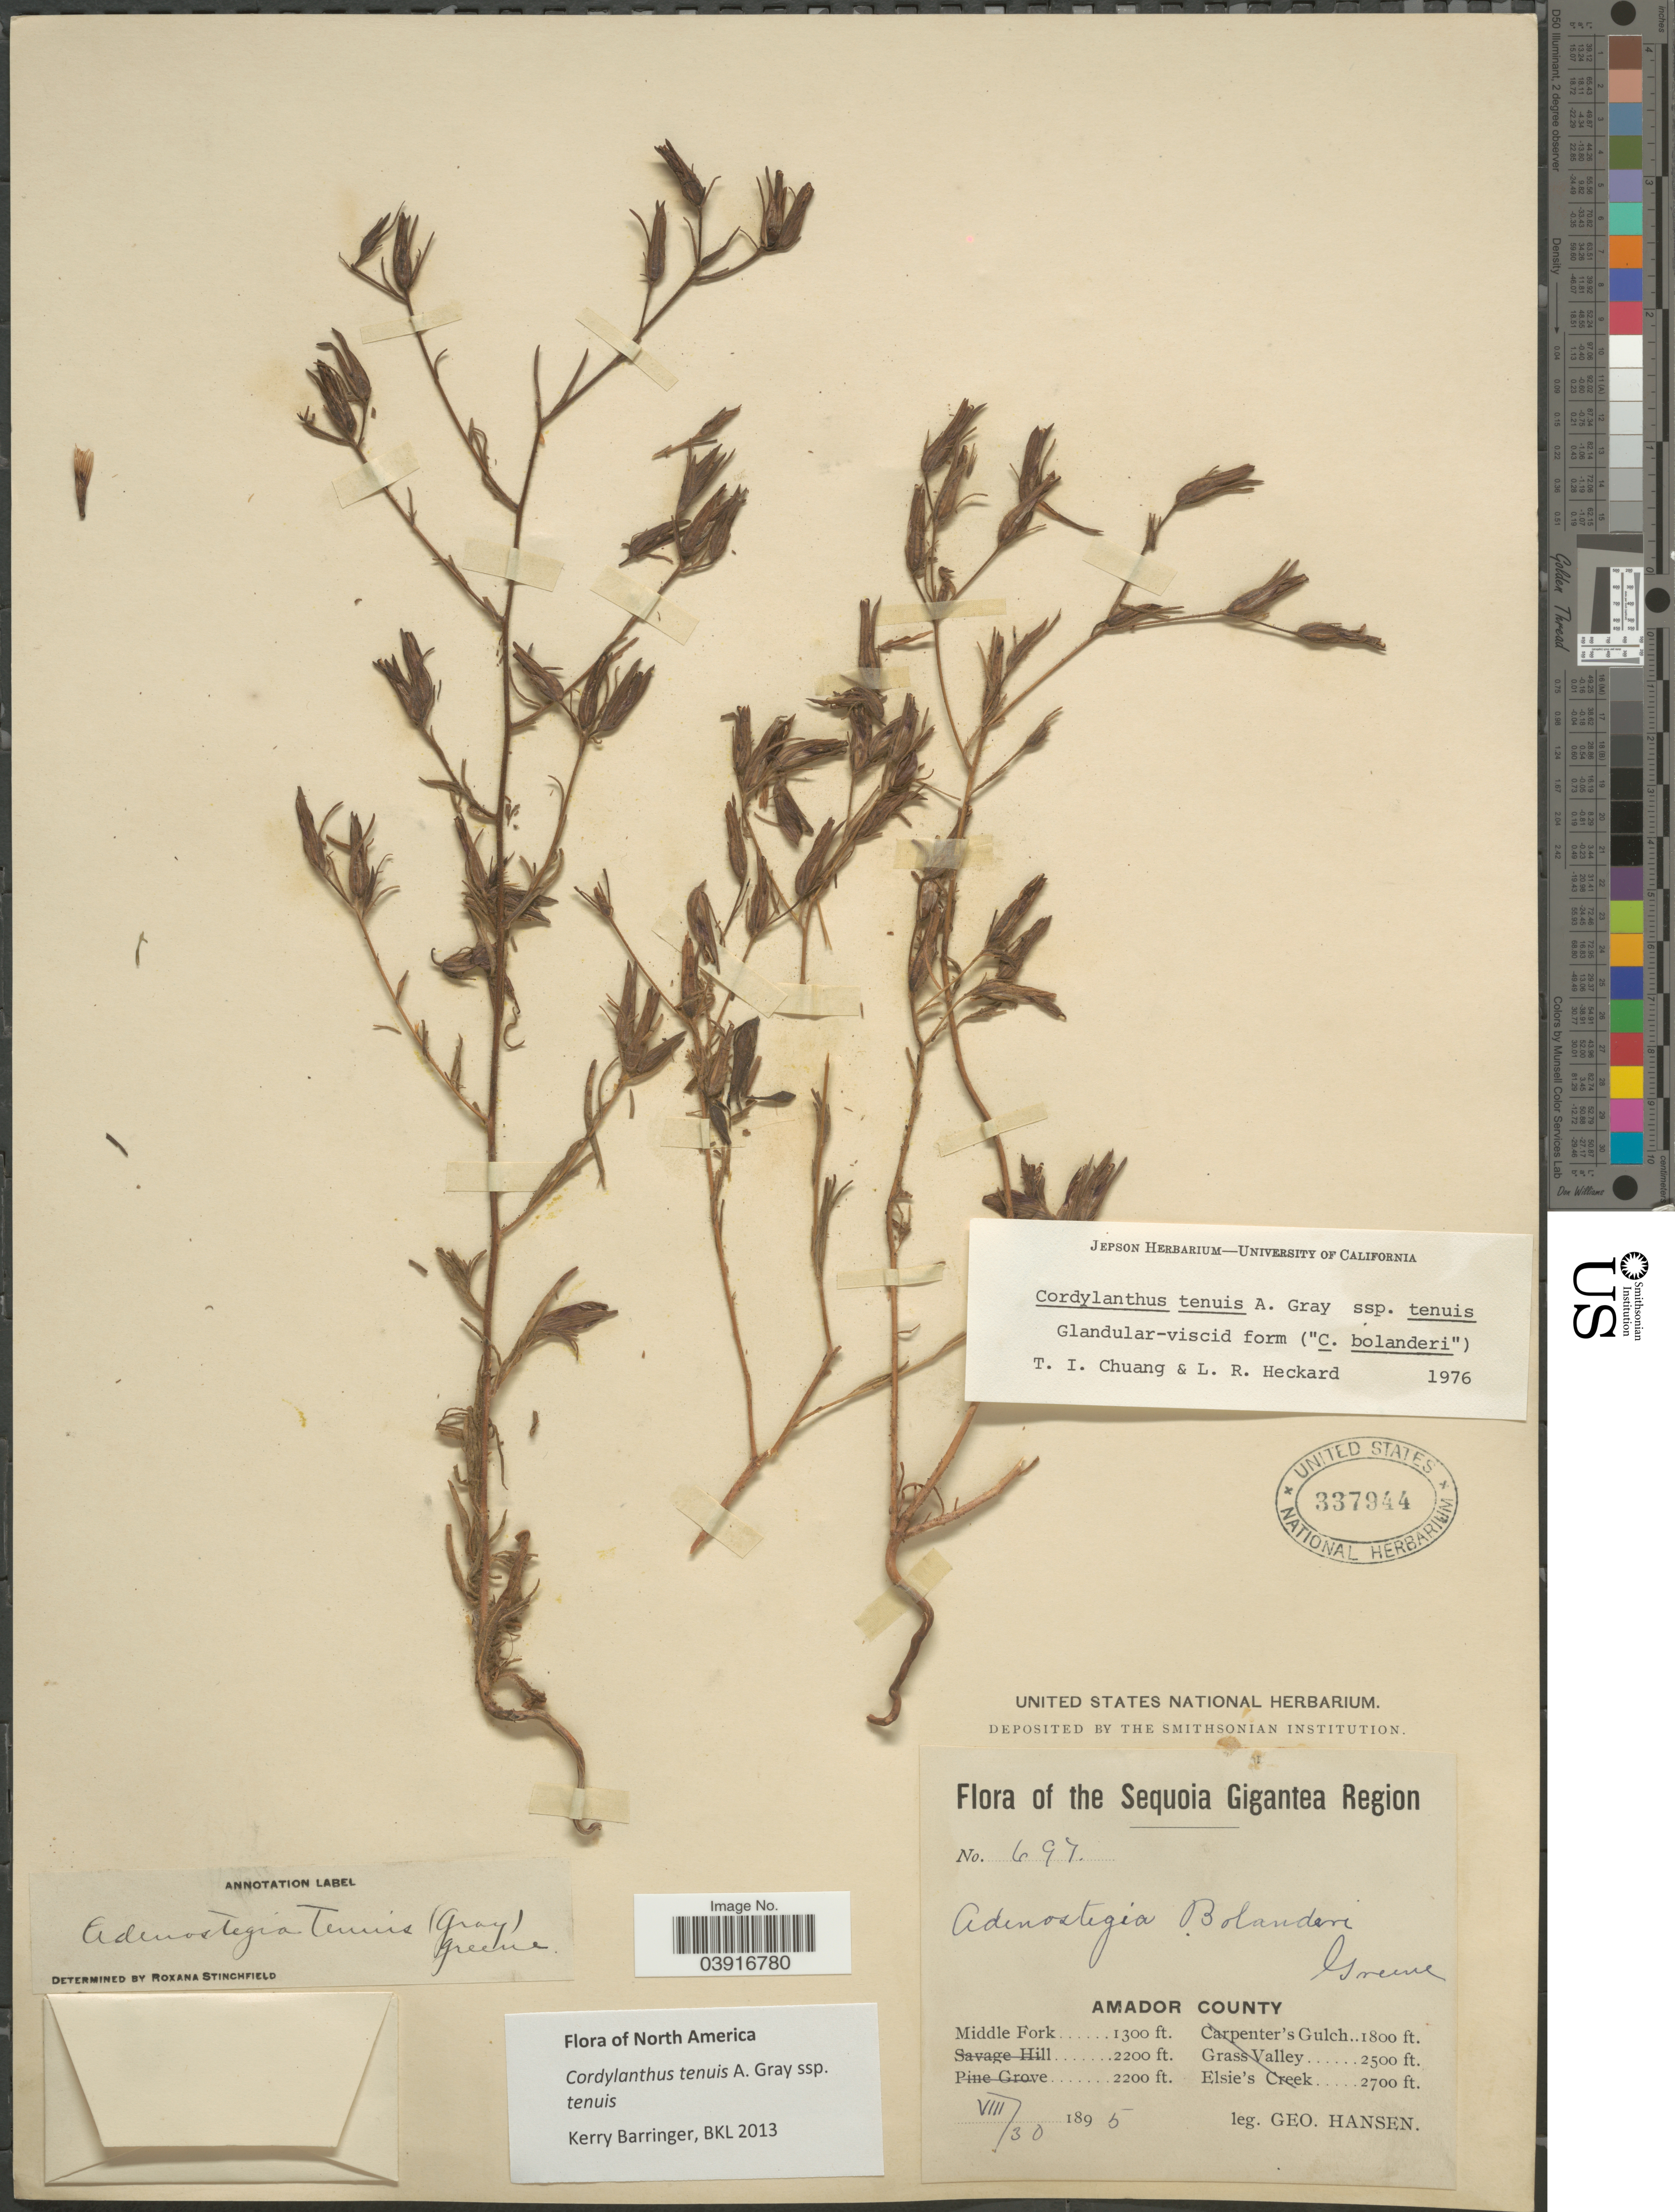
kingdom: Plantae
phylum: Tracheophyta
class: Magnoliopsida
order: Lamiales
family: Orobanchaceae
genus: Cordylanthus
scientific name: Cordylanthus tenuis subsp. tenuis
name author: A. Gray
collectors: G. Hansen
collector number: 697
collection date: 1895-08-30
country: United States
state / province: California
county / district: Amador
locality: Sequoia Gigantea Region. Amador County. Middle Fork.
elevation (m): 396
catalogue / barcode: US 337944